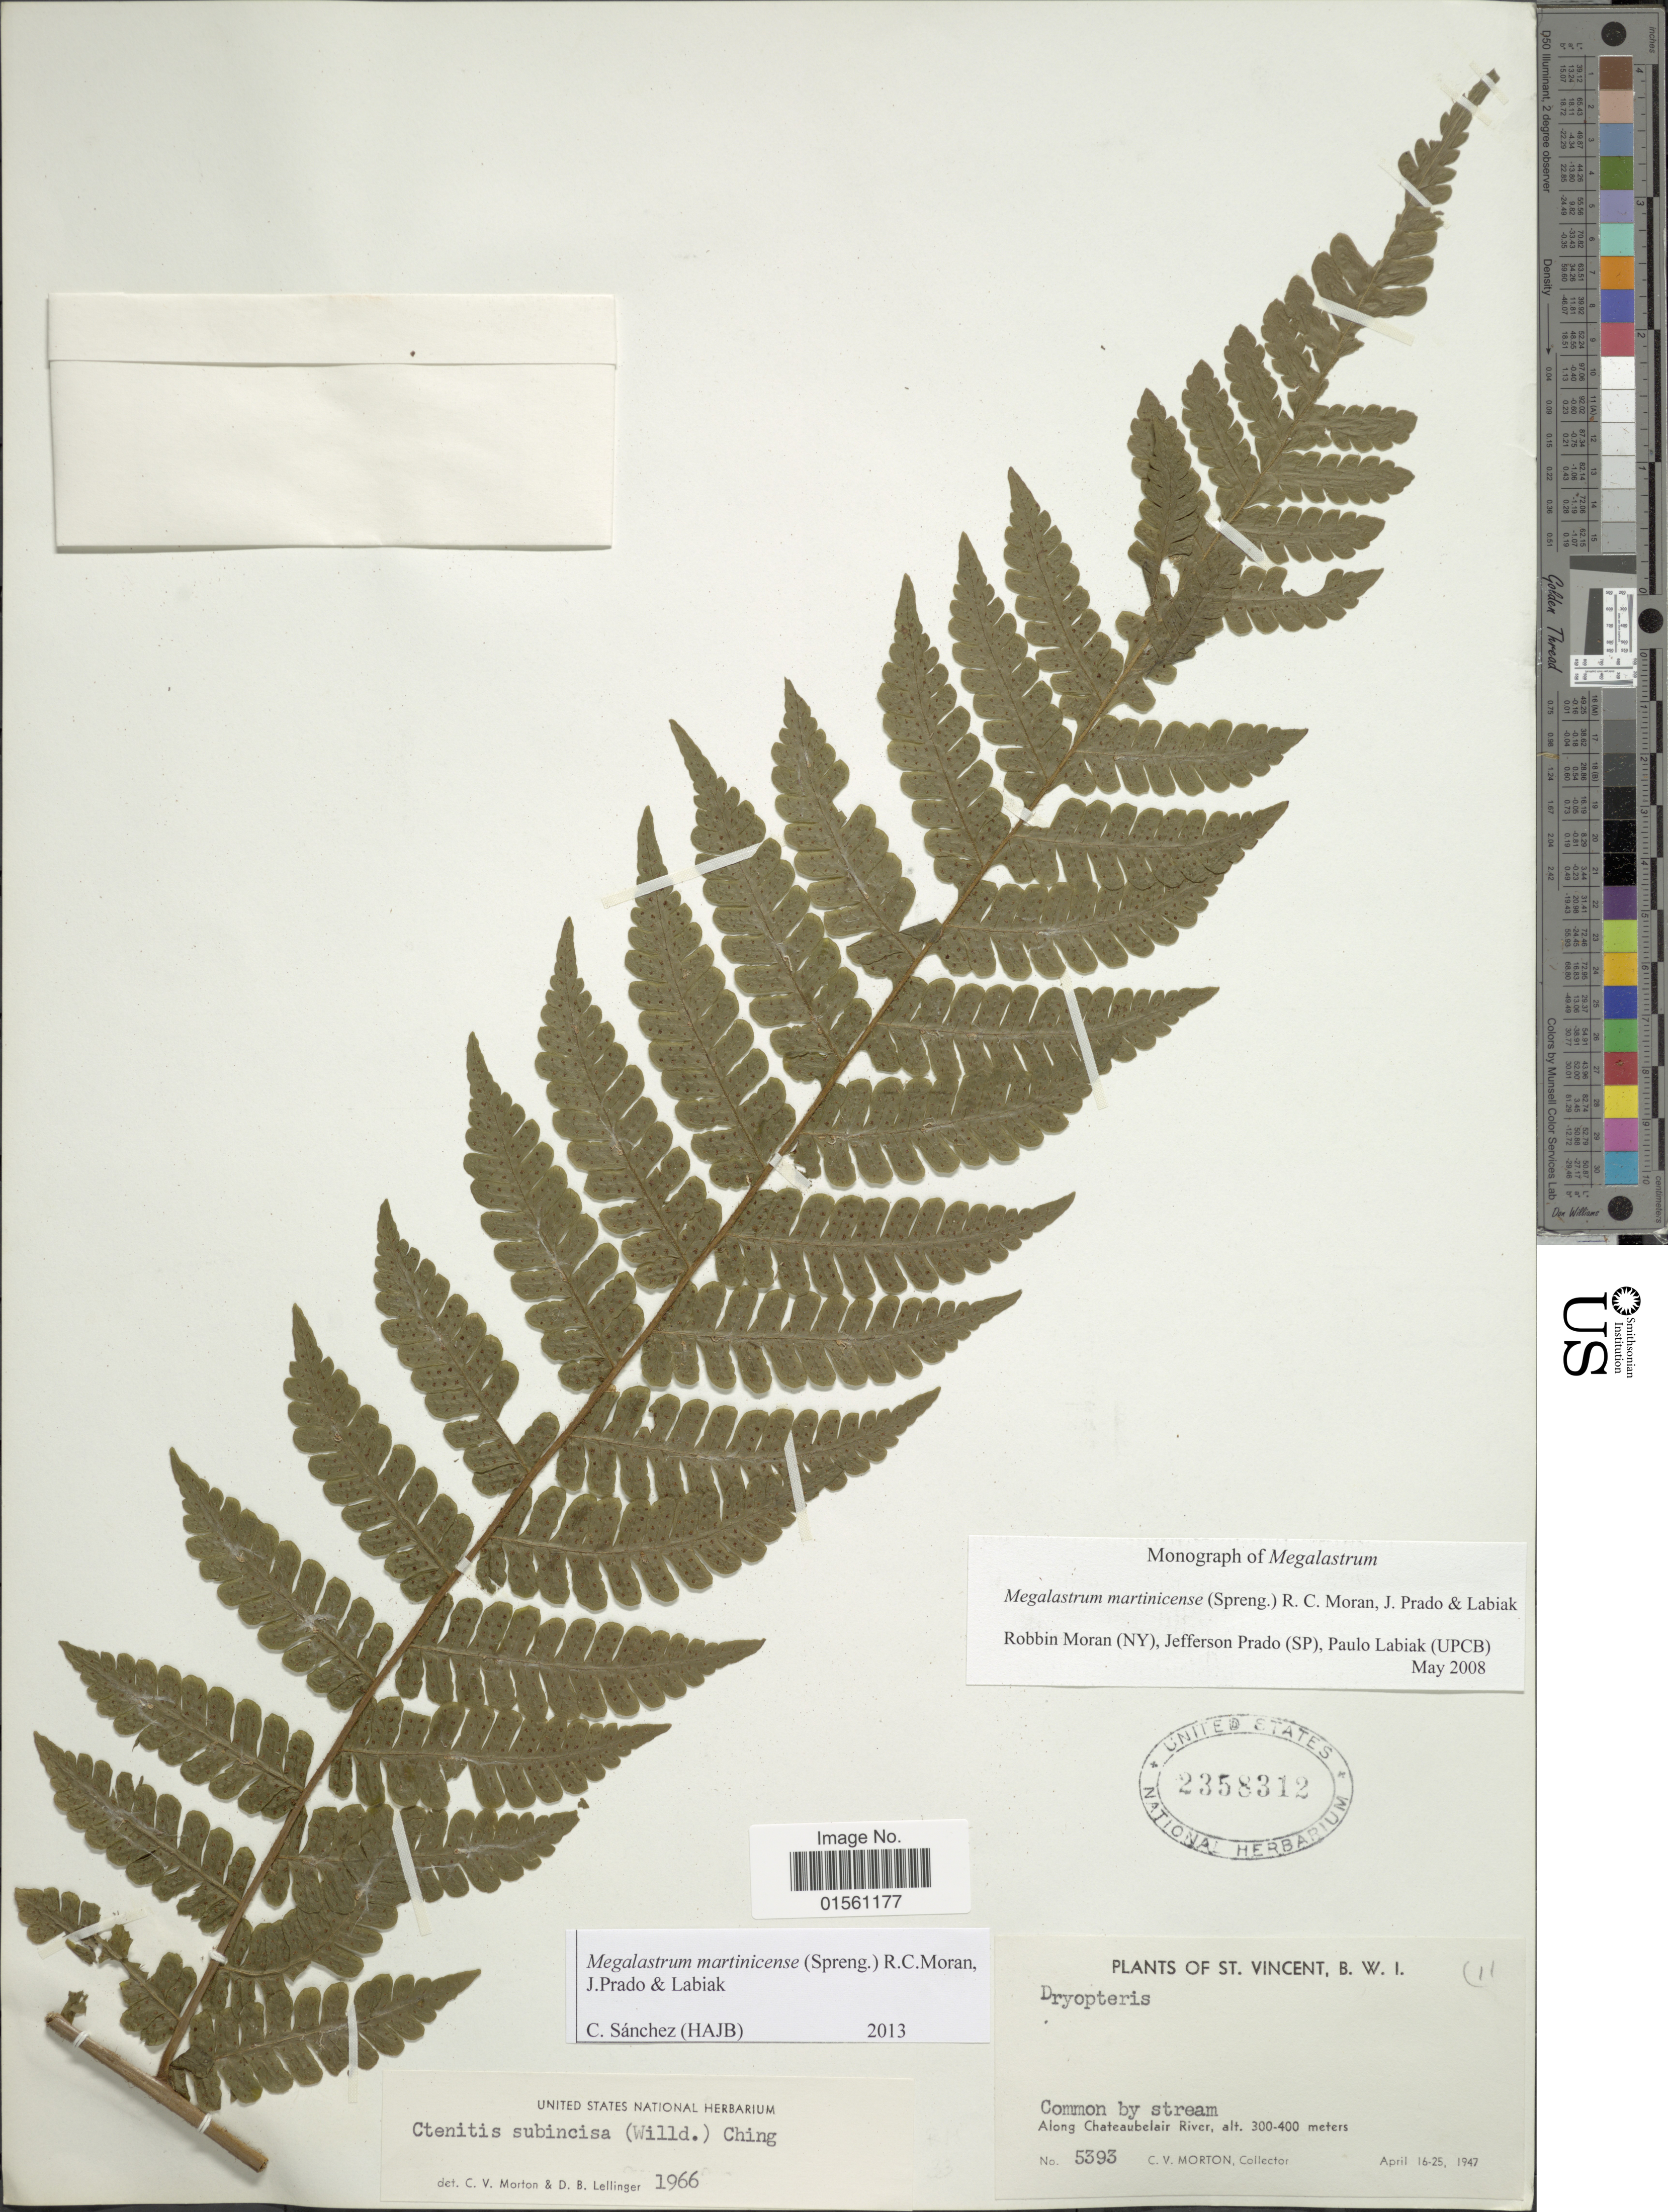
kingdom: Plantae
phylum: Tracheophyta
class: Polypodiopsida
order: Polypodiales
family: Dryopteridaceae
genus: Megalastrum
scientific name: Megalastrum martinicense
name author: (Spreng.) R.C. Moran et al.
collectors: C. V. Morton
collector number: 5393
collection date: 1947-04-16/1947-04-25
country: St. Vincent - Grenadines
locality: St. Vincent, B. W. I., Common by stream, Along Chateaubelair River.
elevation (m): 300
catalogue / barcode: US 2358312